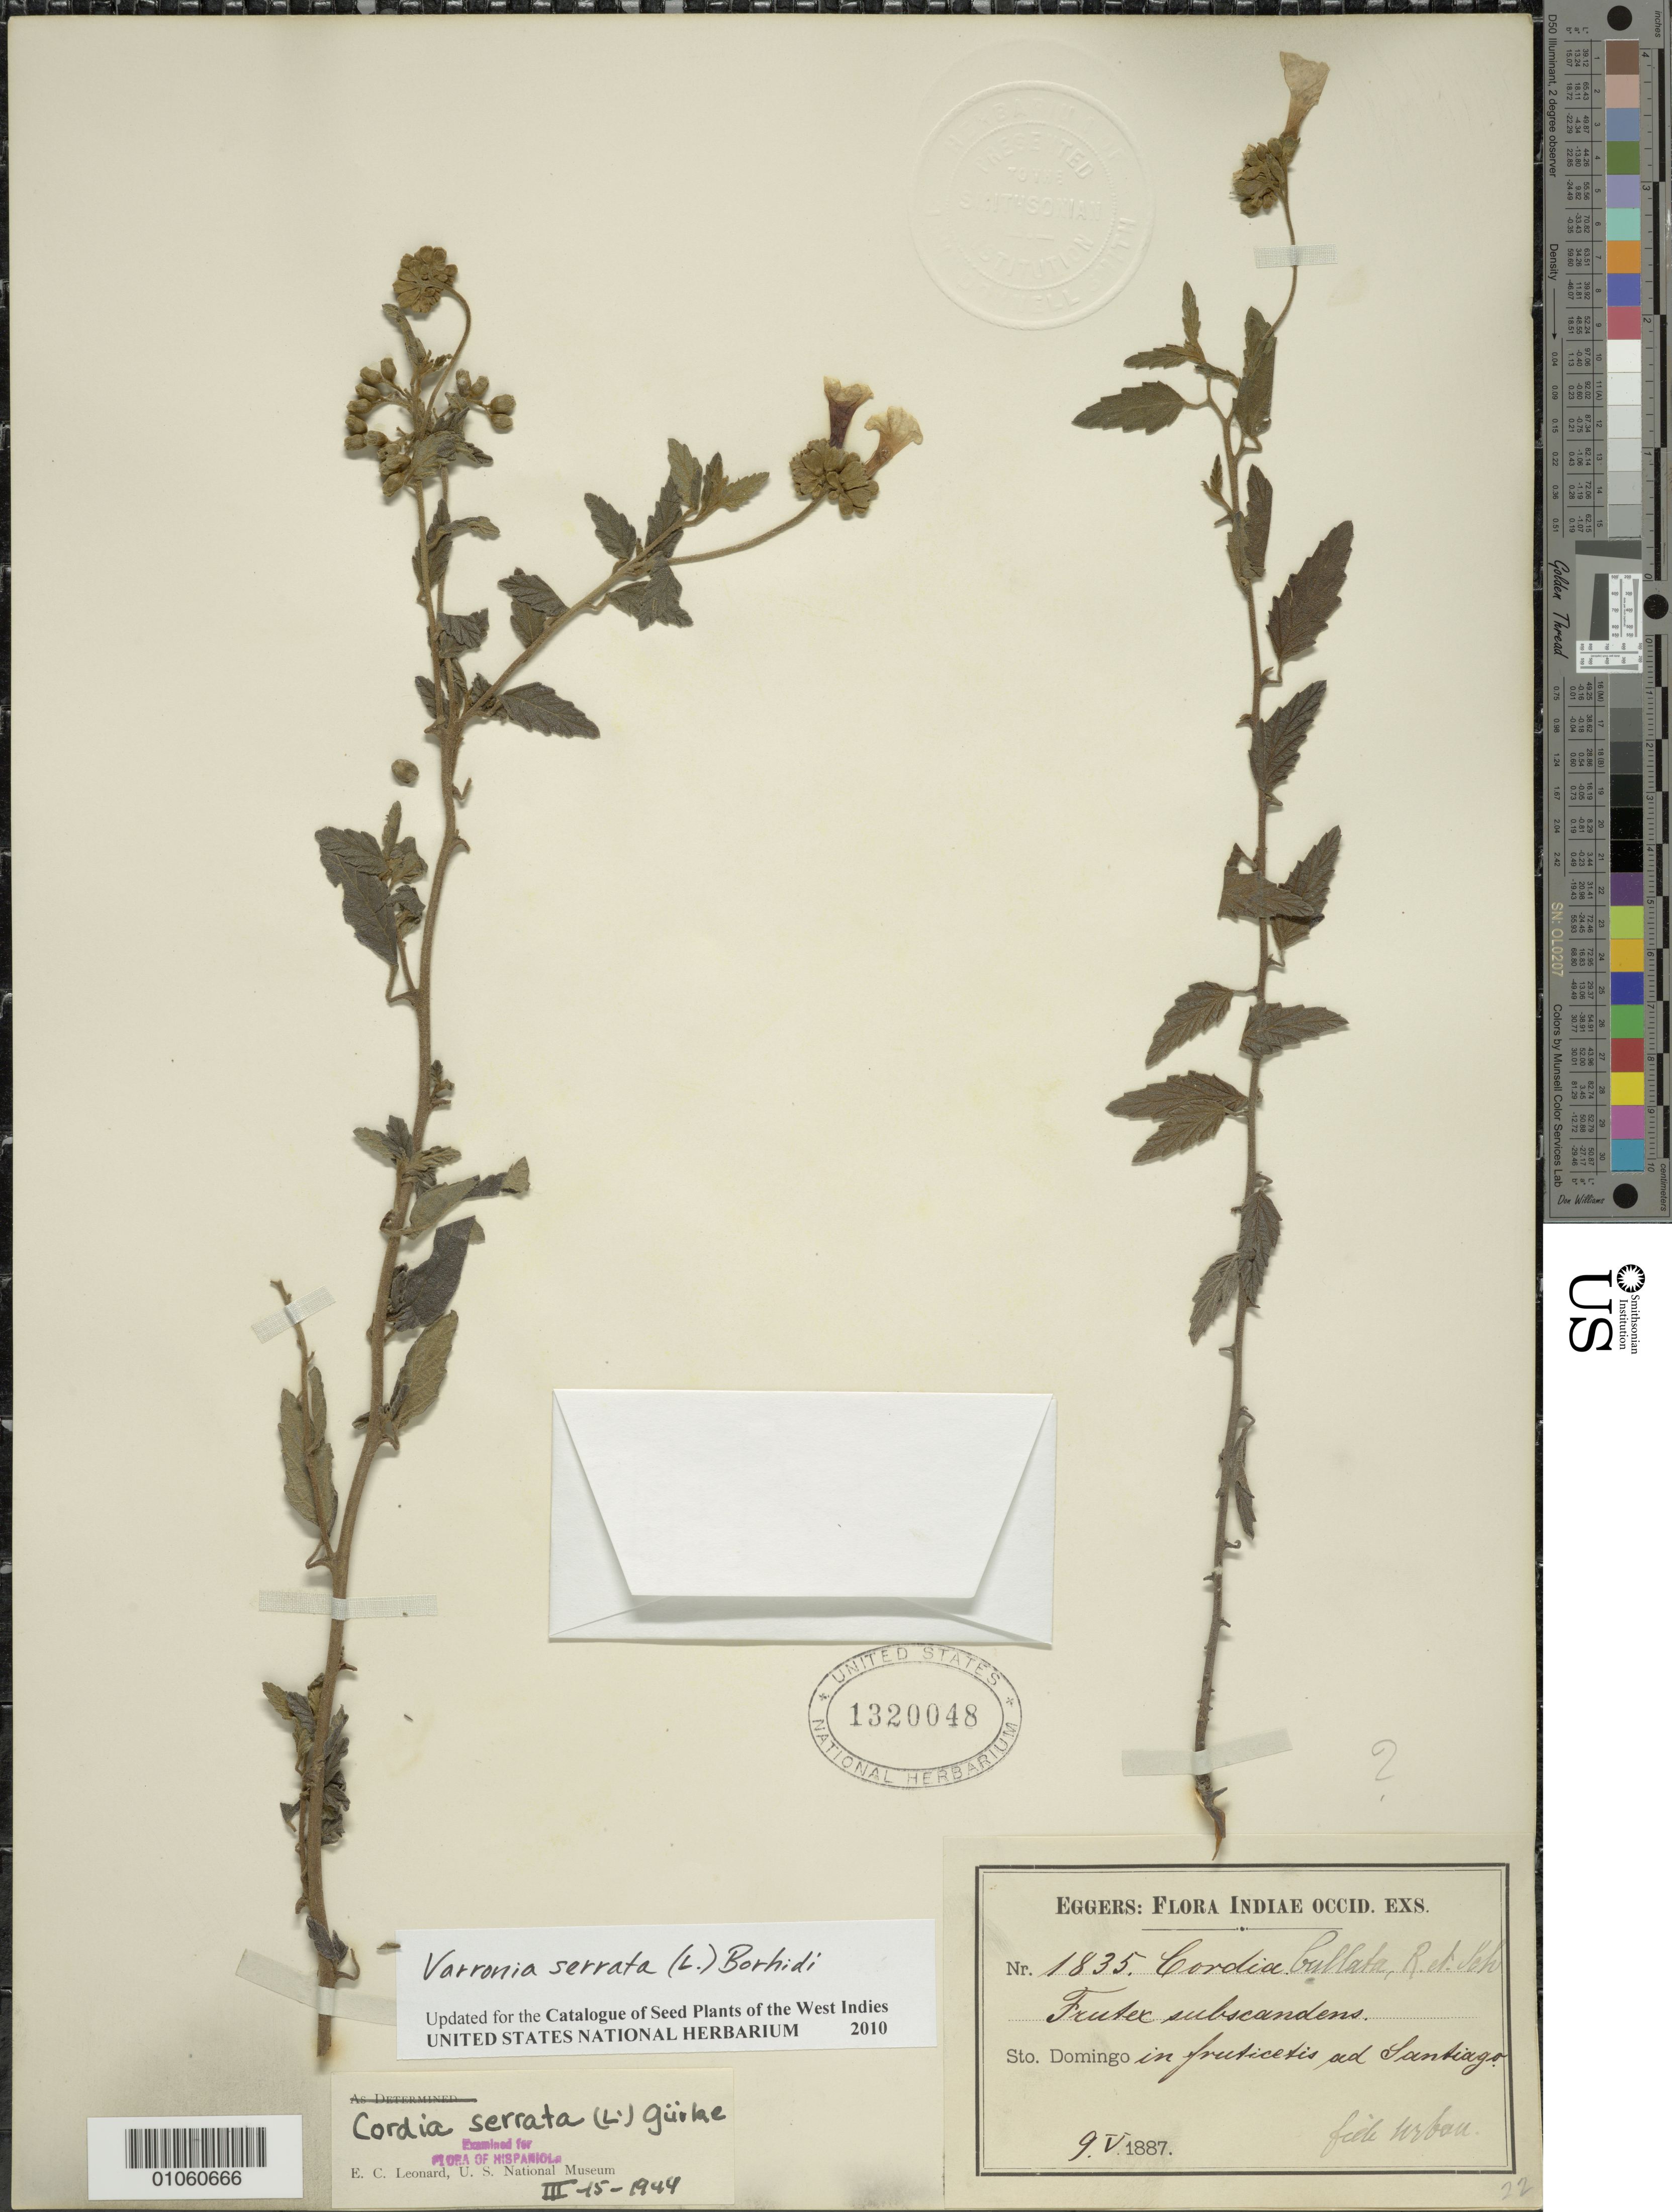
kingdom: Plantae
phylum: Tracheophyta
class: Magnoliopsida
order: Boraginales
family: Cordiaceae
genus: Varronia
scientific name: Varronia serrata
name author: (L.) Borhidi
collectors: H. F. A. von Eggers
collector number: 1835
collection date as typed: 09 May 1887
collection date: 1887-05-09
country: Dominican Republic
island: Hispaniola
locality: Santiago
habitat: In fruticetis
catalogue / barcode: US 1320048